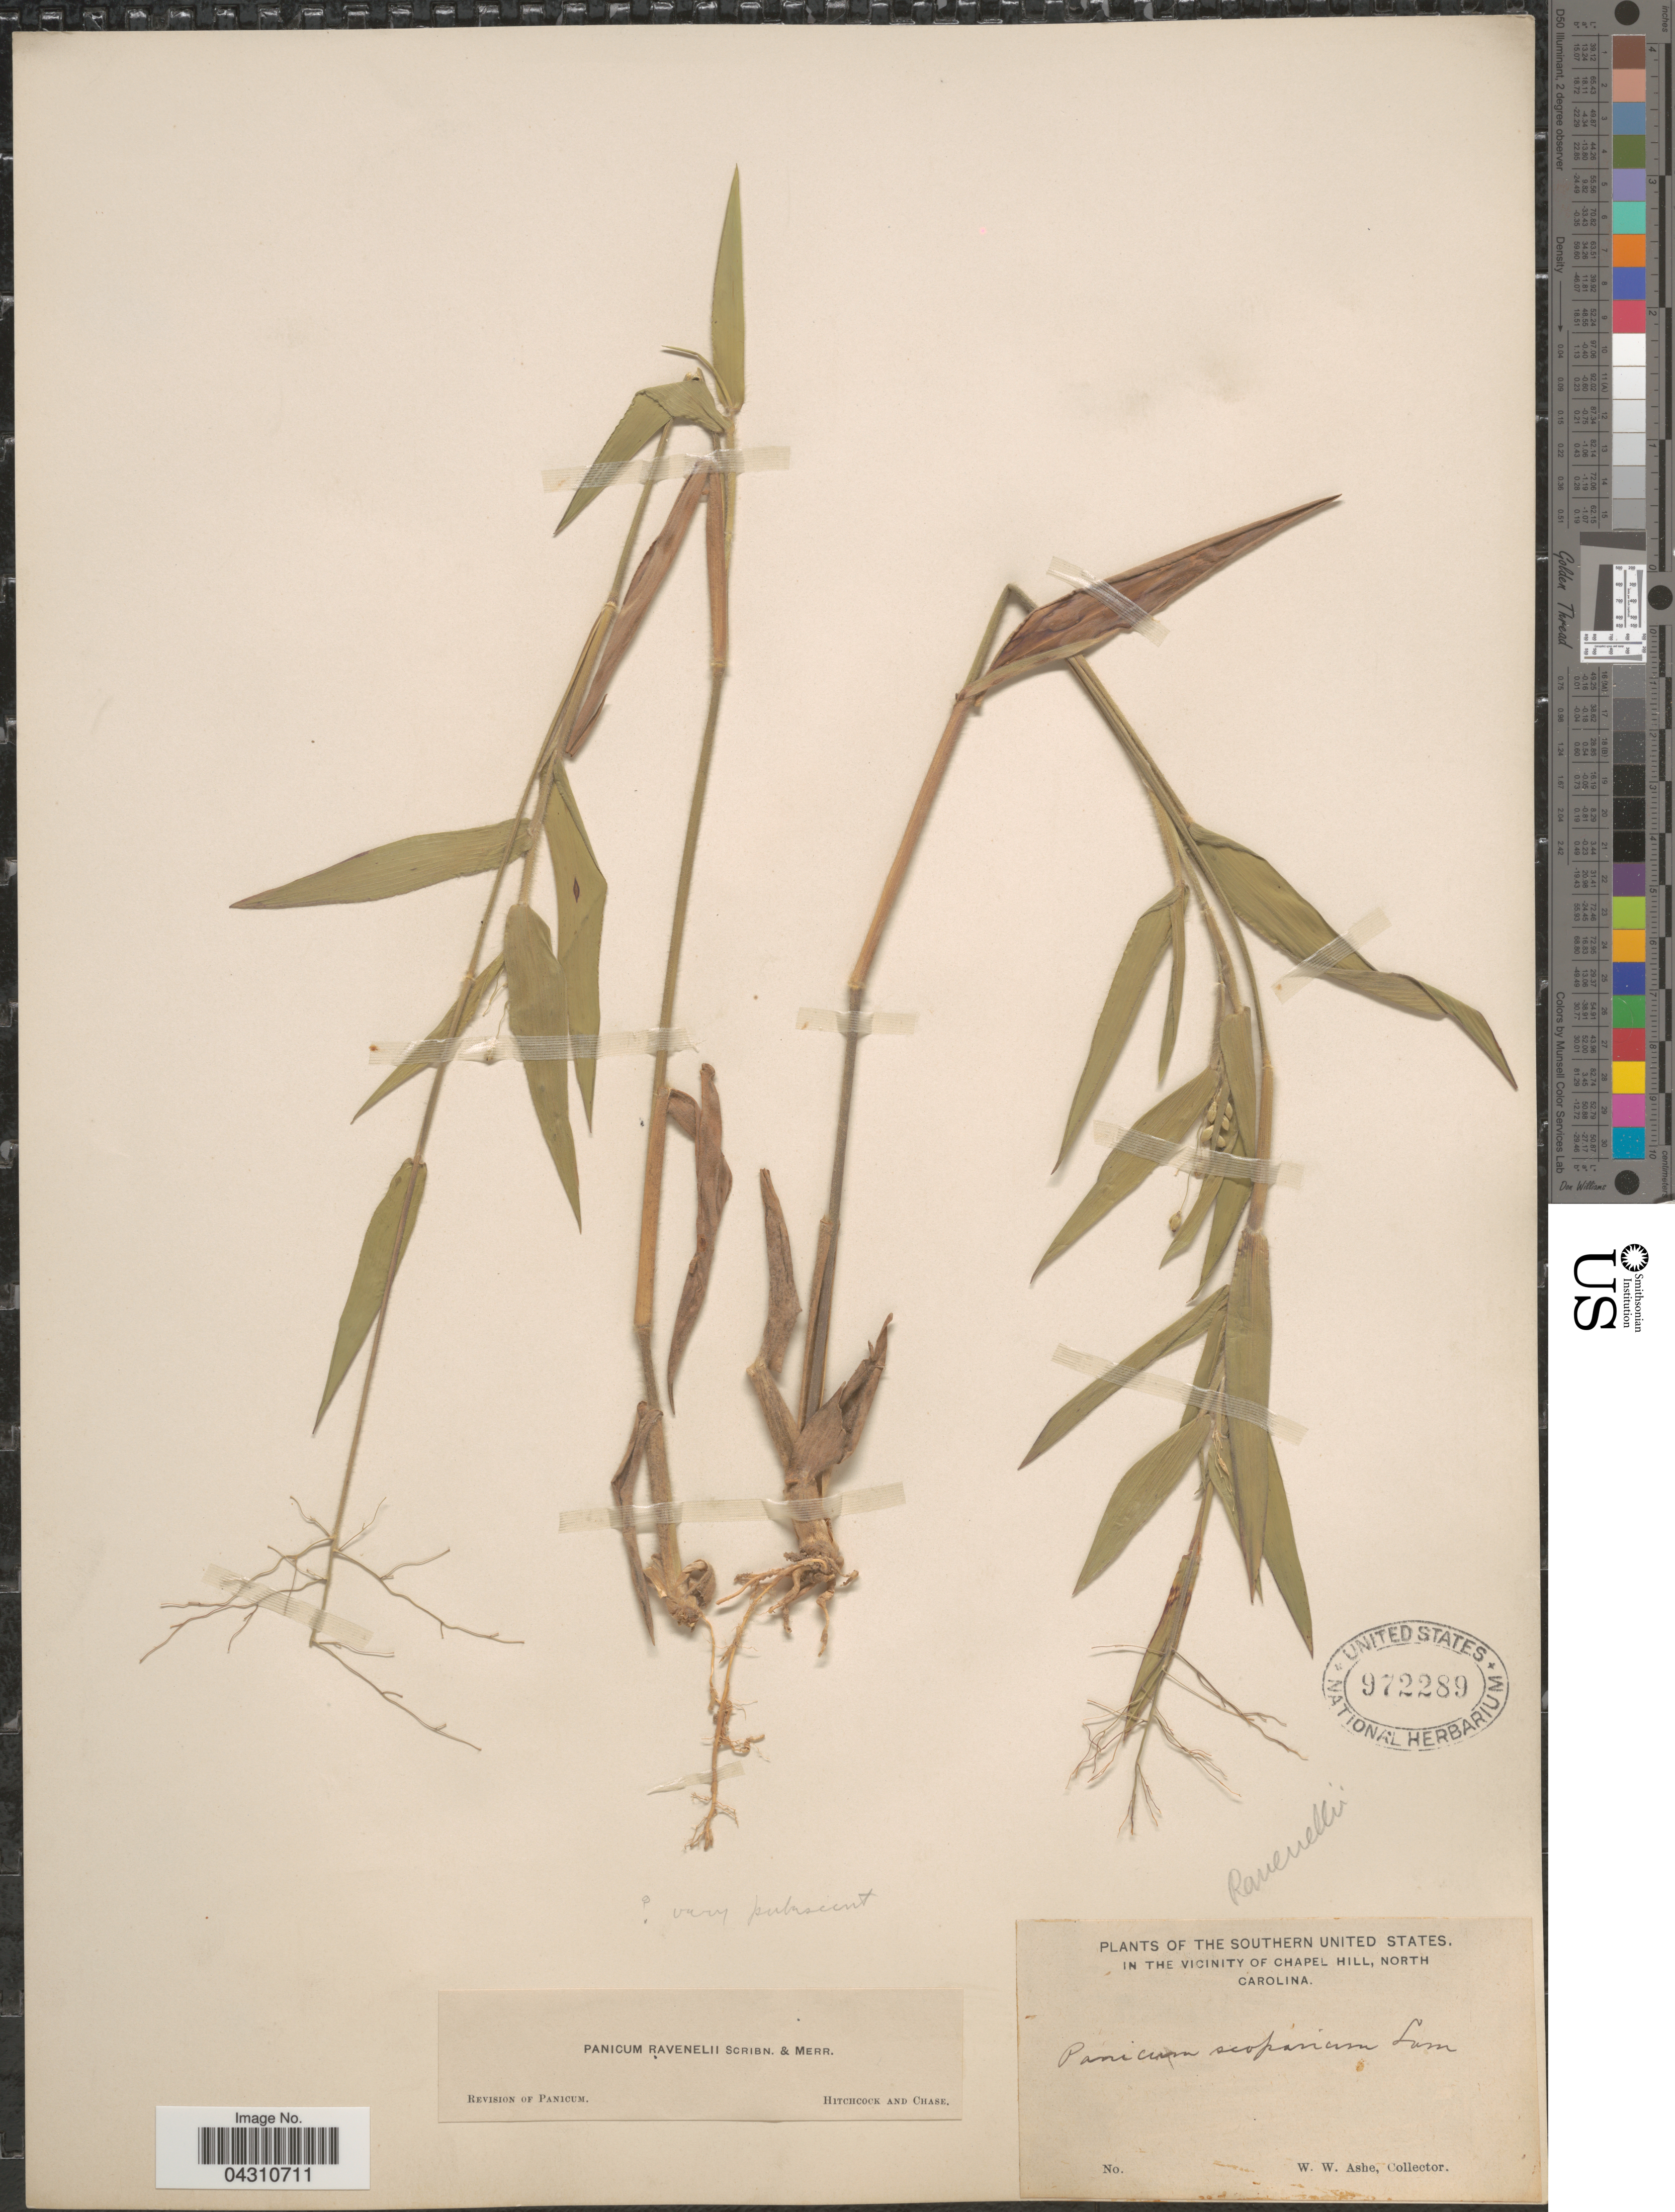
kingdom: Plantae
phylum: Tracheophyta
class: Liliopsida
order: Poales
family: Poaceae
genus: Dichanthelium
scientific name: Dichanthelium ravenelii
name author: (Scribn. & Merr.) Gould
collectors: W. W. Ashe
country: United States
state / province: North Carolina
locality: The Southern United States, in the Vicinity of Chapel Hill.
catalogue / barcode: US 972289